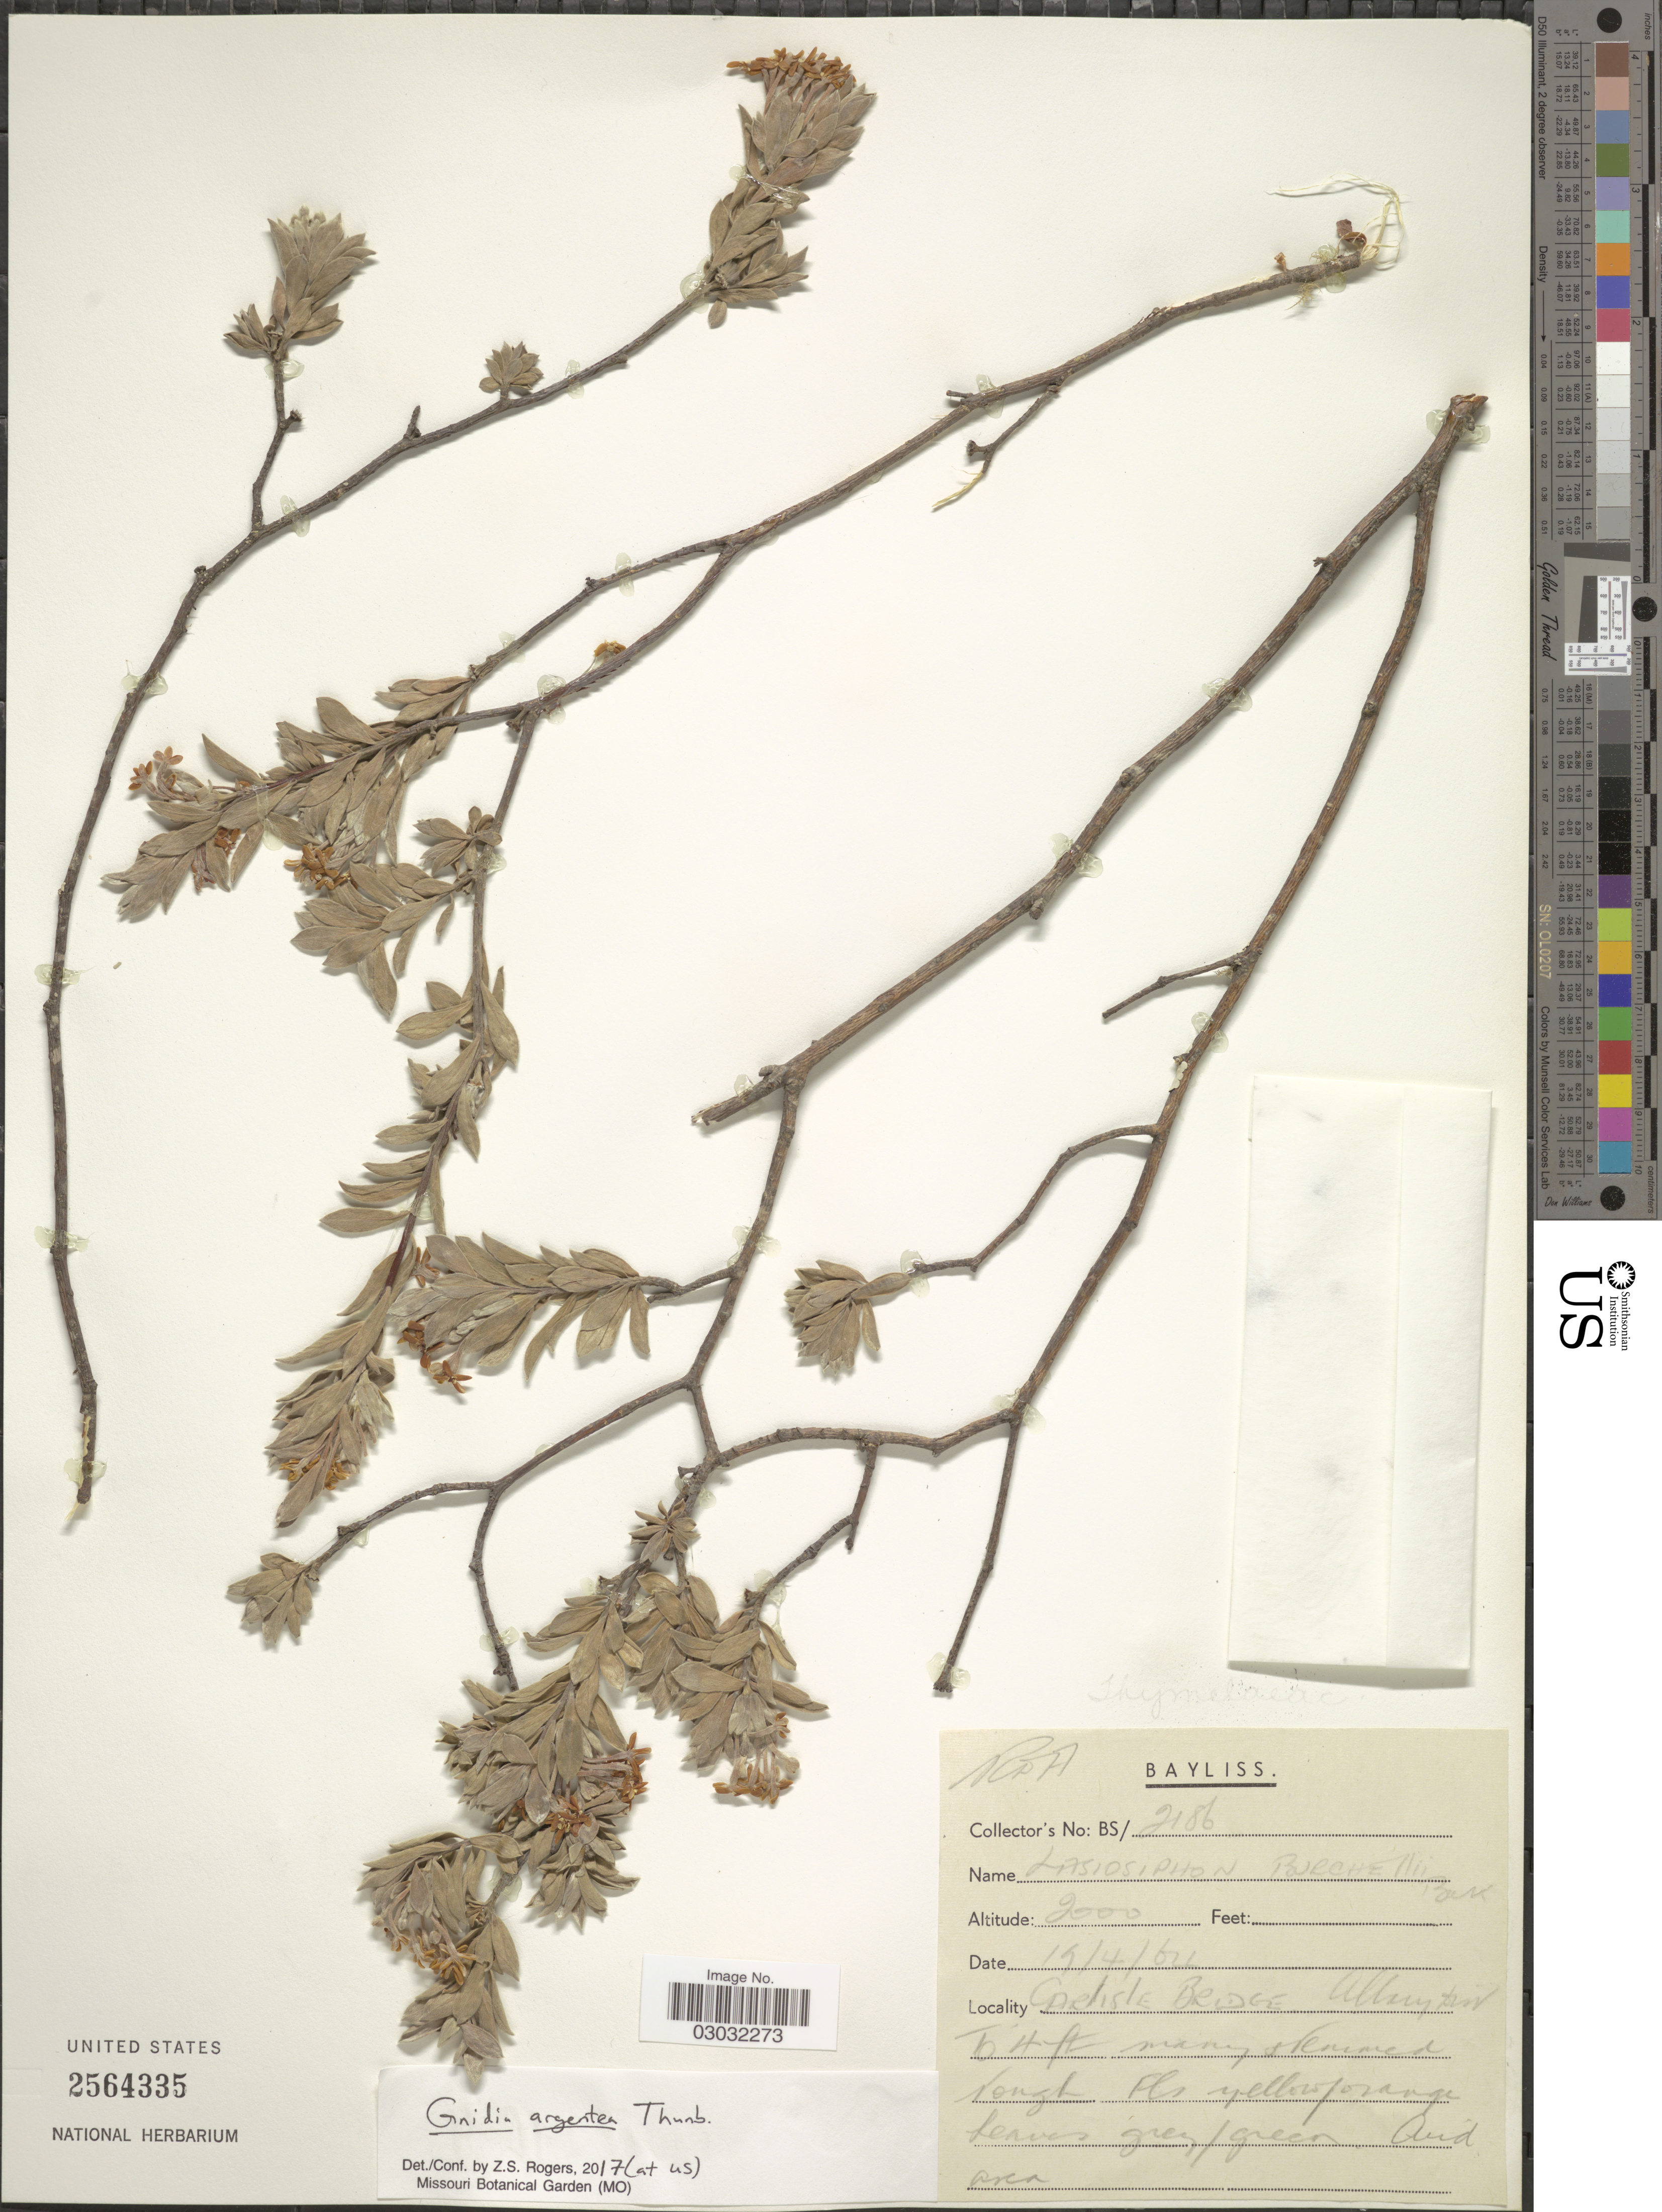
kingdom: Plantae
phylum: Tracheophyta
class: Magnoliopsida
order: Malvales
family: Thymelaeaceae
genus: Lasiosiphon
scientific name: Lasiosiphon meisnerianus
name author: Endl.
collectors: Bayliss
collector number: BS/2186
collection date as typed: Transcribed d/m/y: 19/4/64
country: South Africa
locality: Carlisle Bridge. Albany Dist.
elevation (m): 610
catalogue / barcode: US 2564335